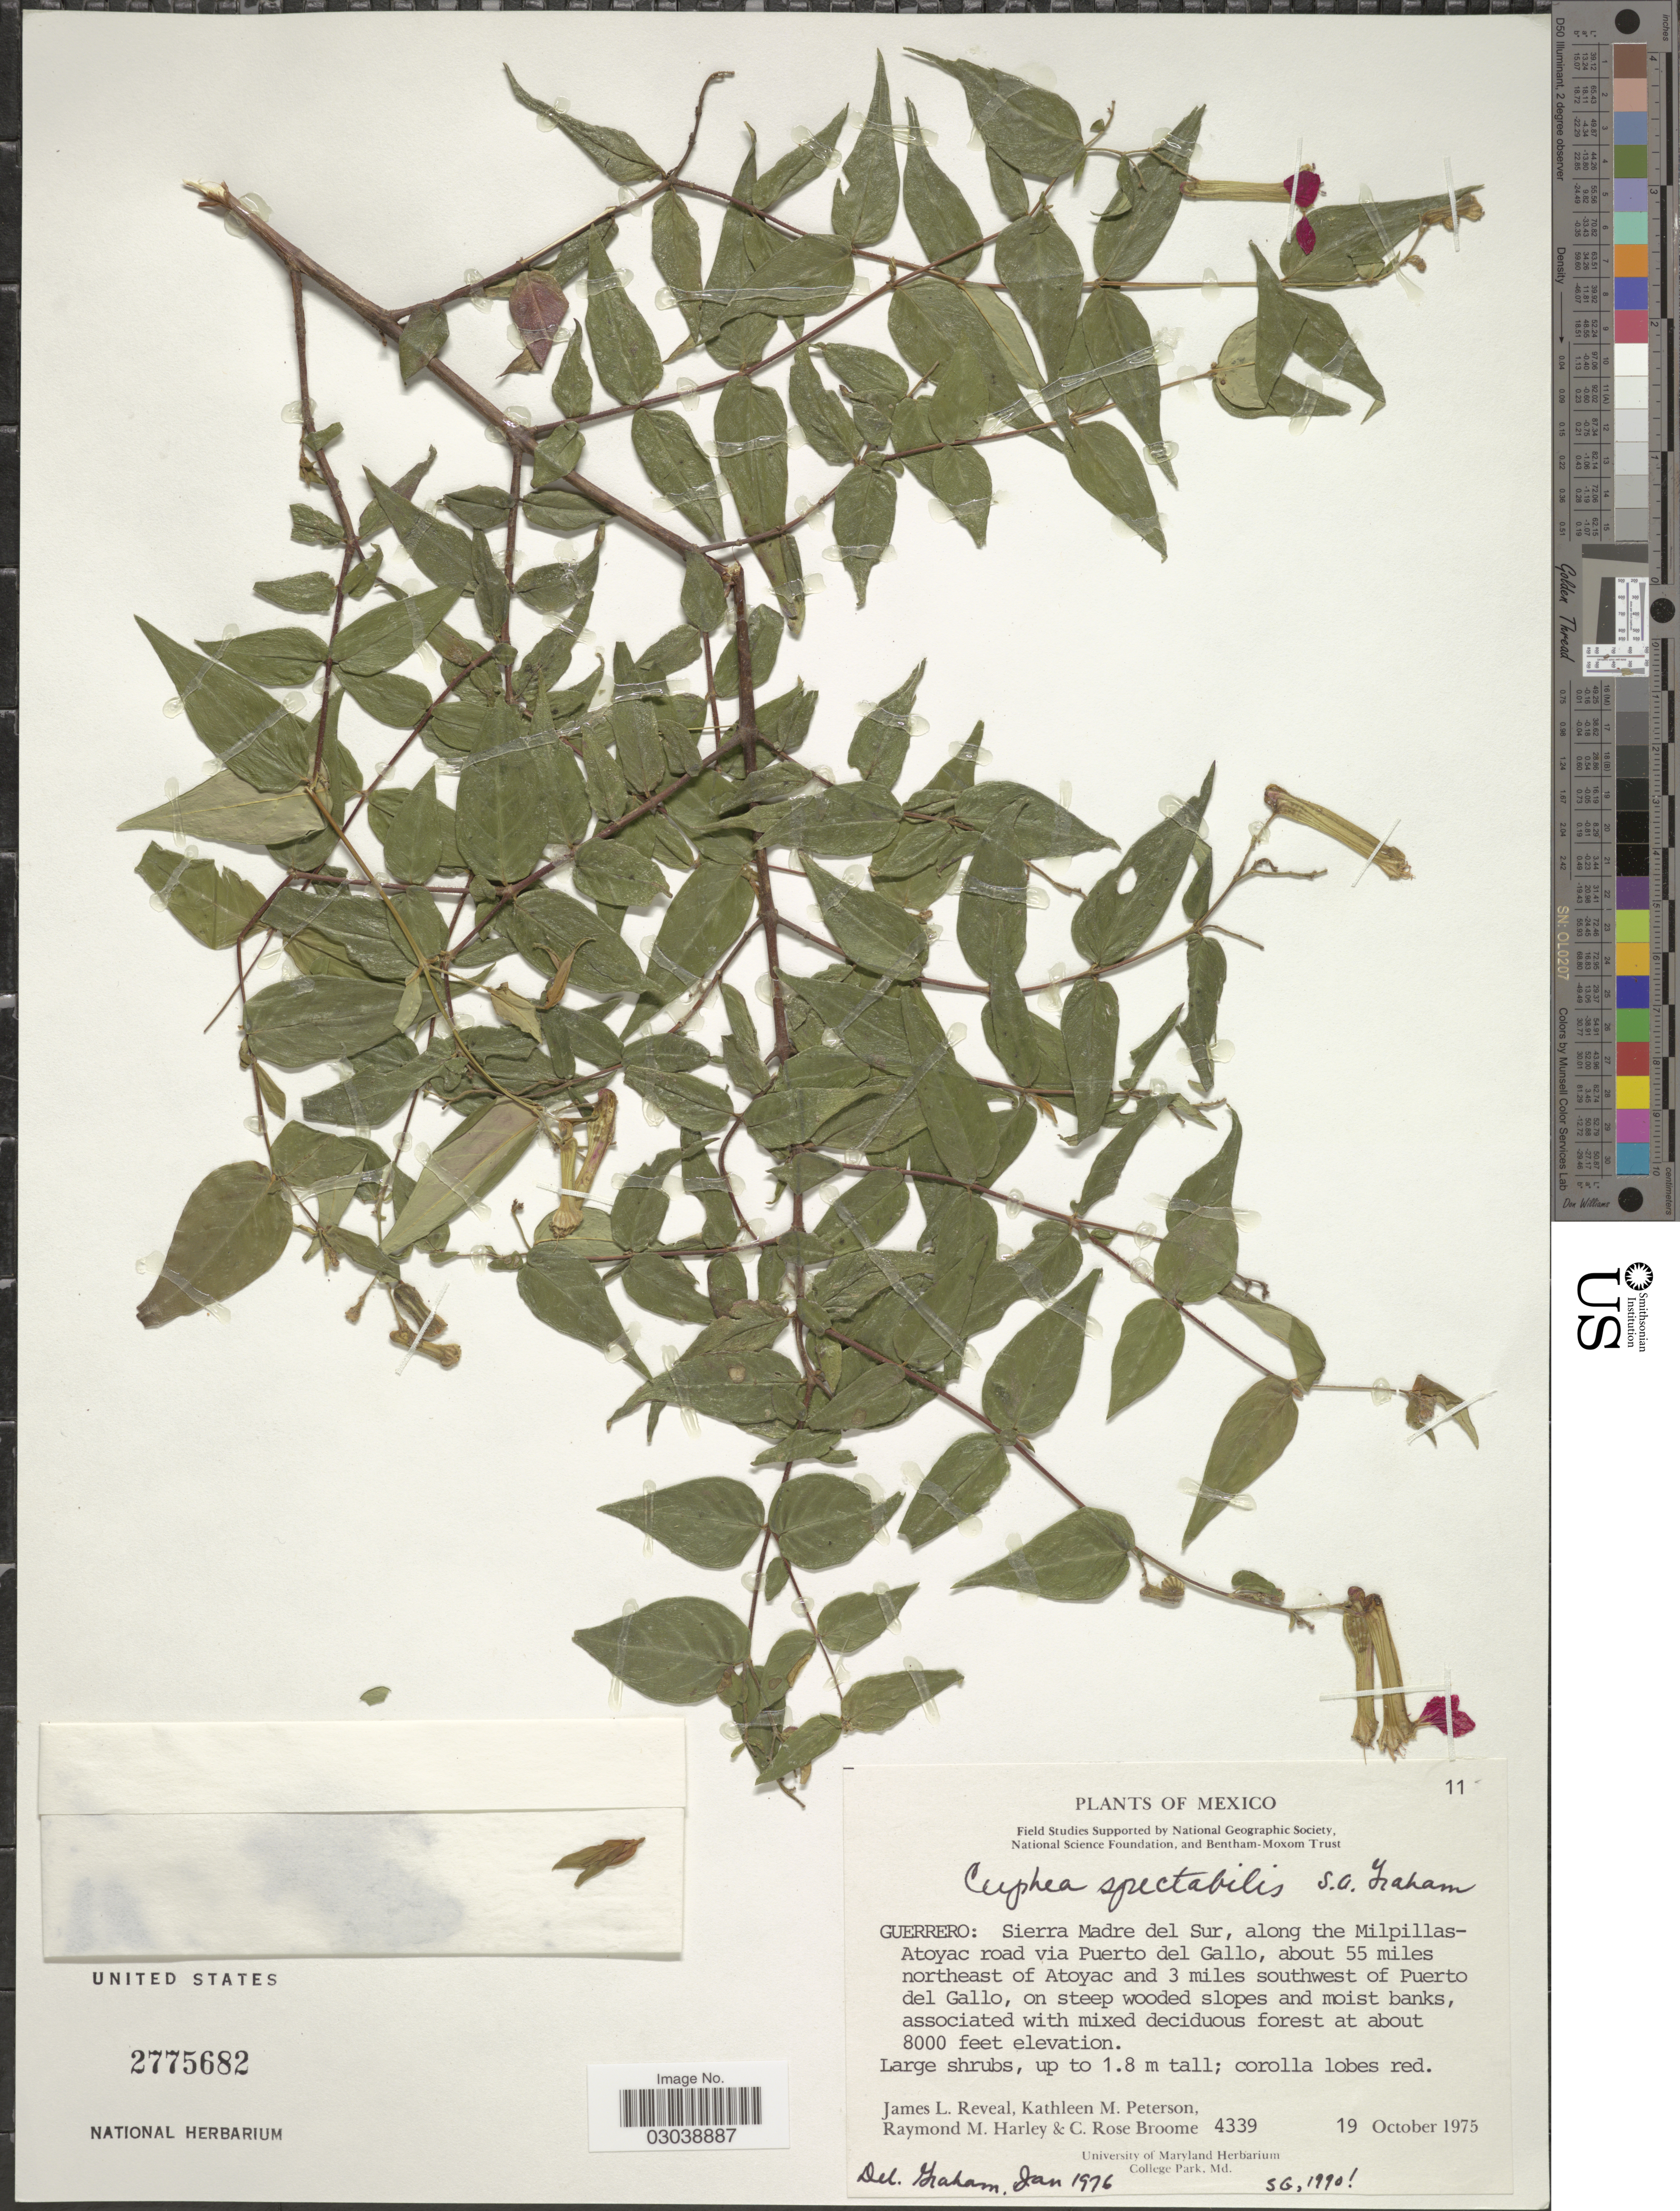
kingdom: Plantae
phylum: Tracheophyta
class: Magnoliopsida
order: Myrtales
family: Lythraceae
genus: Cuphea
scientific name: Cuphea spectabilis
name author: S.A. Graham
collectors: J. L. Reveal, K. Peterson, R. M. Harley & C. R. Broome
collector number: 4339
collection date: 1975-10-19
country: Mexico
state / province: Guerrero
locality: Sierra Madre del Sur, along the Milpillas-Atoyac road via Puerto del Gallo, about 55 miles northeast of Atoyac and 3 miles southwest of Puerto del Gallo.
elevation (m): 2438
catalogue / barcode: US 2775682